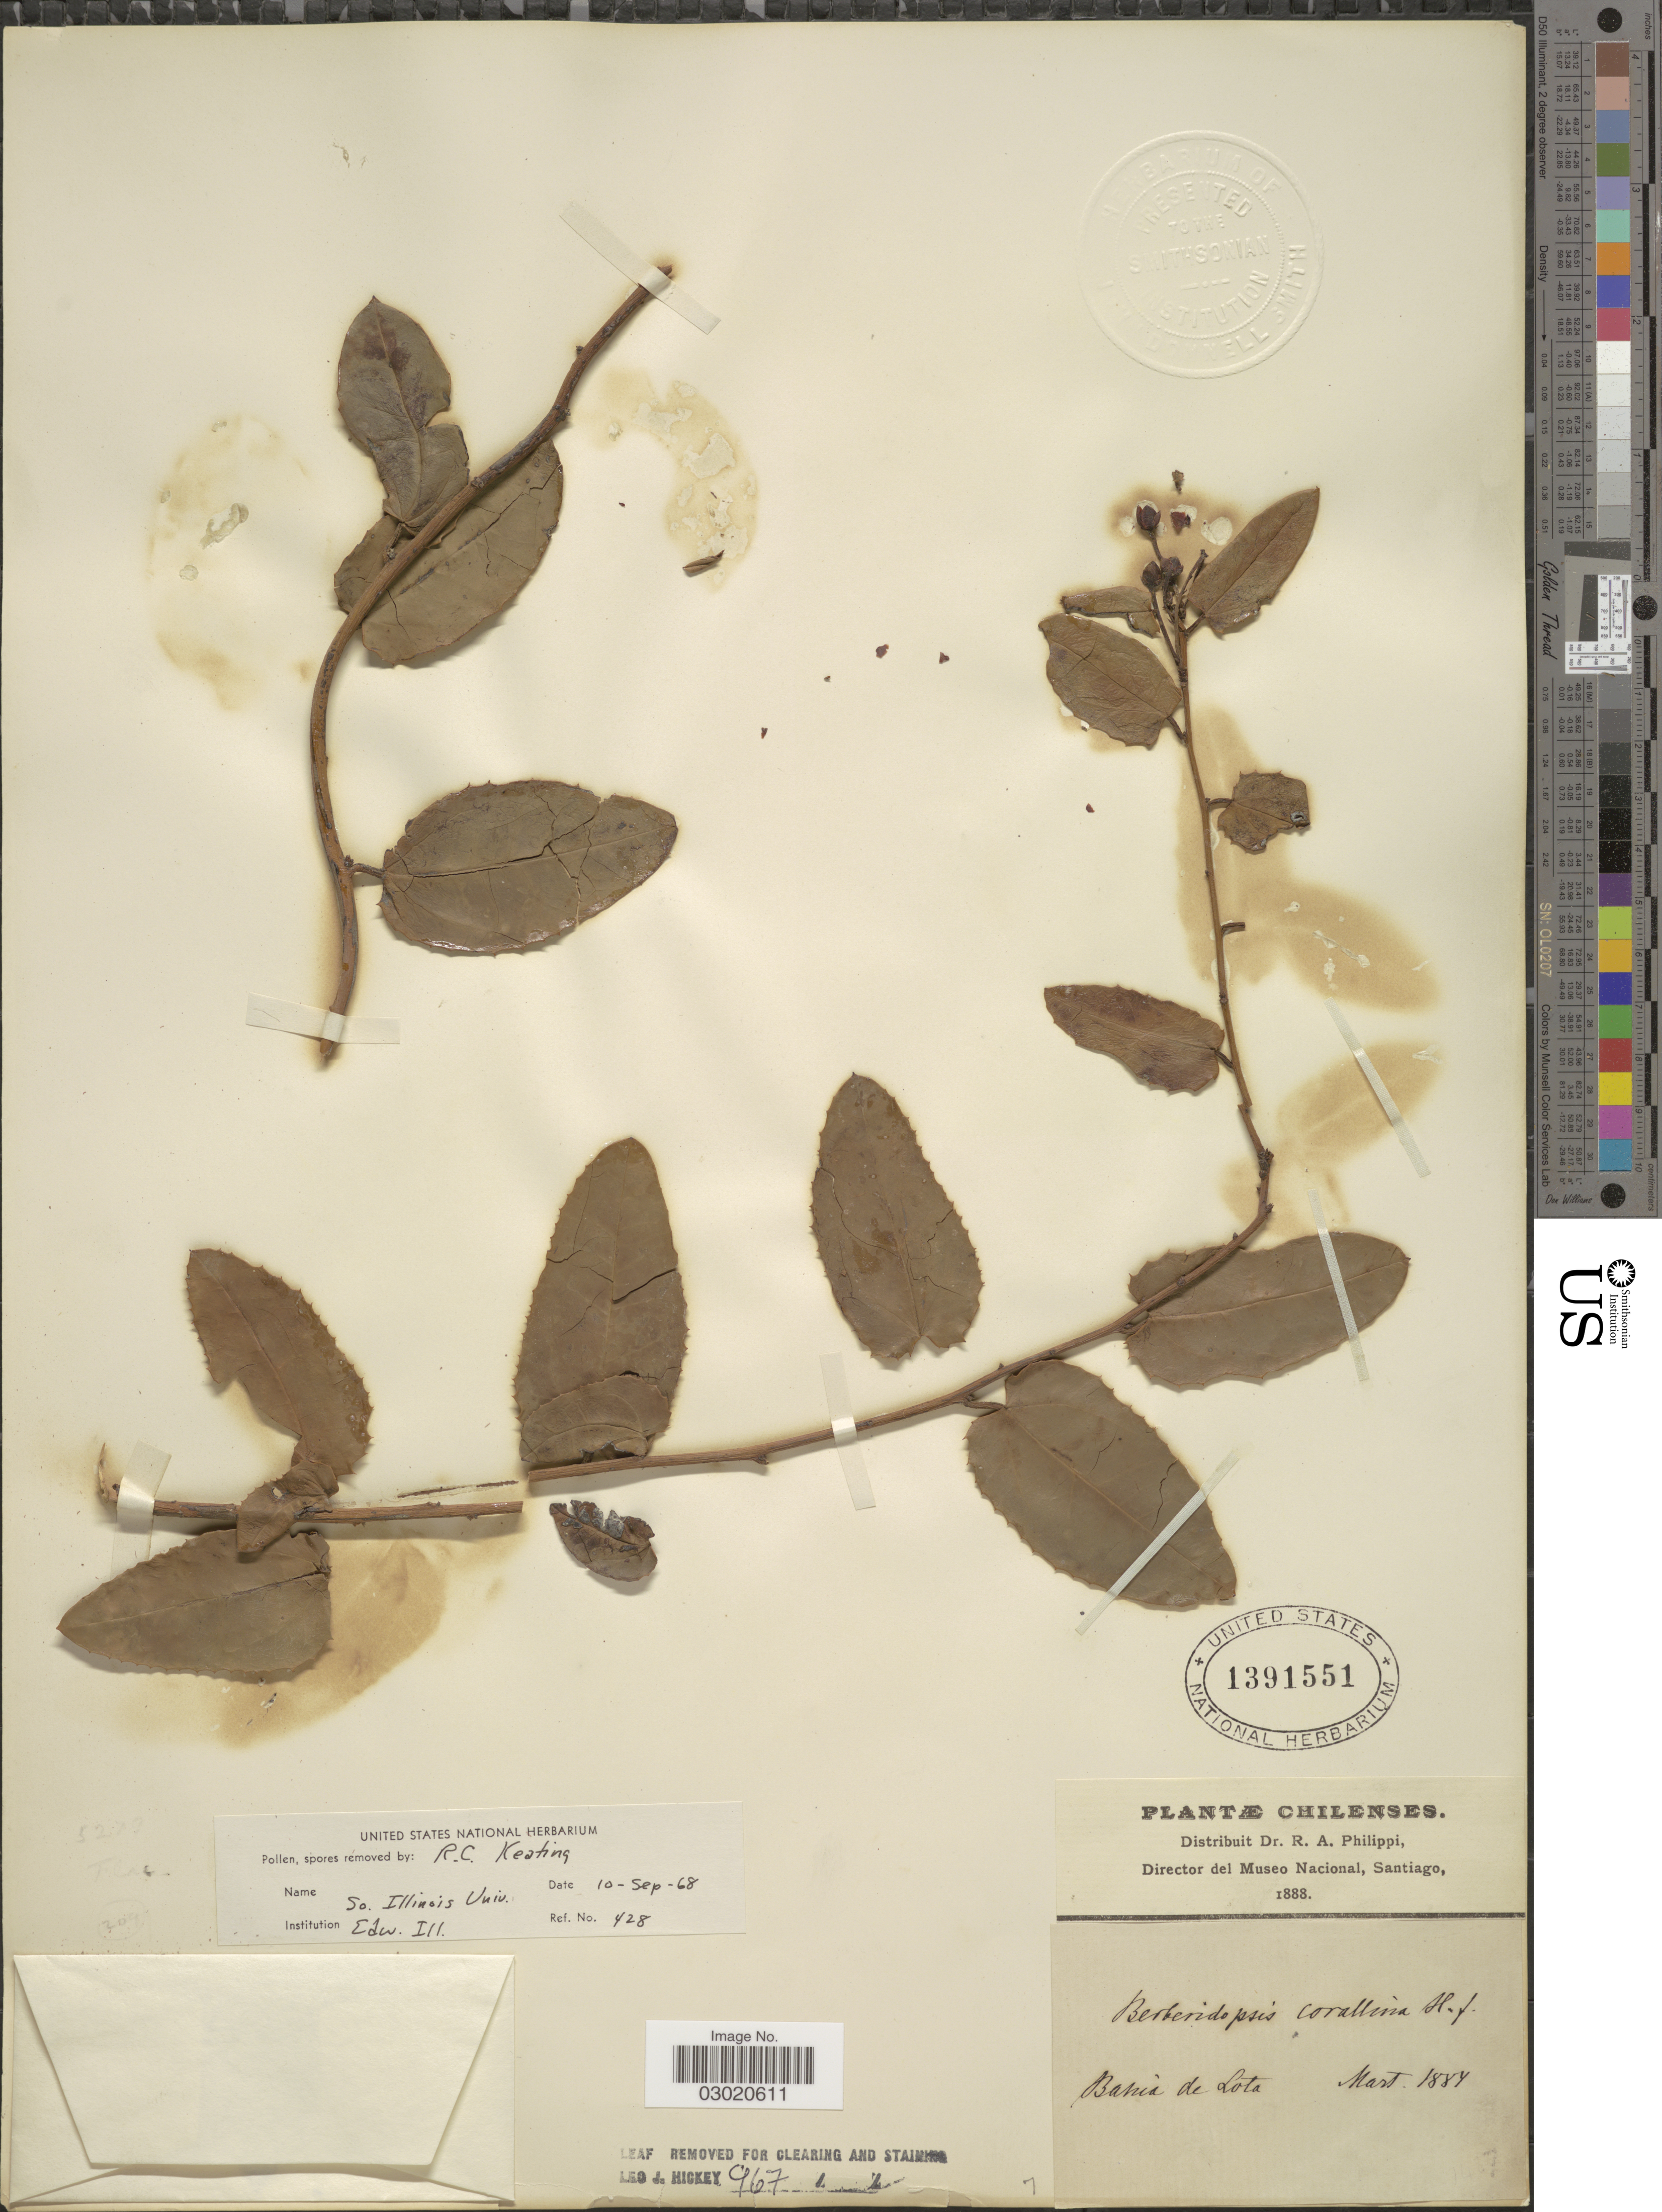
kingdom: Plantae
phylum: Tracheophyta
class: Magnoliopsida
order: Berberidopsidales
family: Berberidopsidaceae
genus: Berberidopsis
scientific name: Berberidopsis corallina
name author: Hook. f.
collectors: R. A. Philippi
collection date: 1884-03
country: Chile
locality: Bahia de Lota.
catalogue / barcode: US 1391551